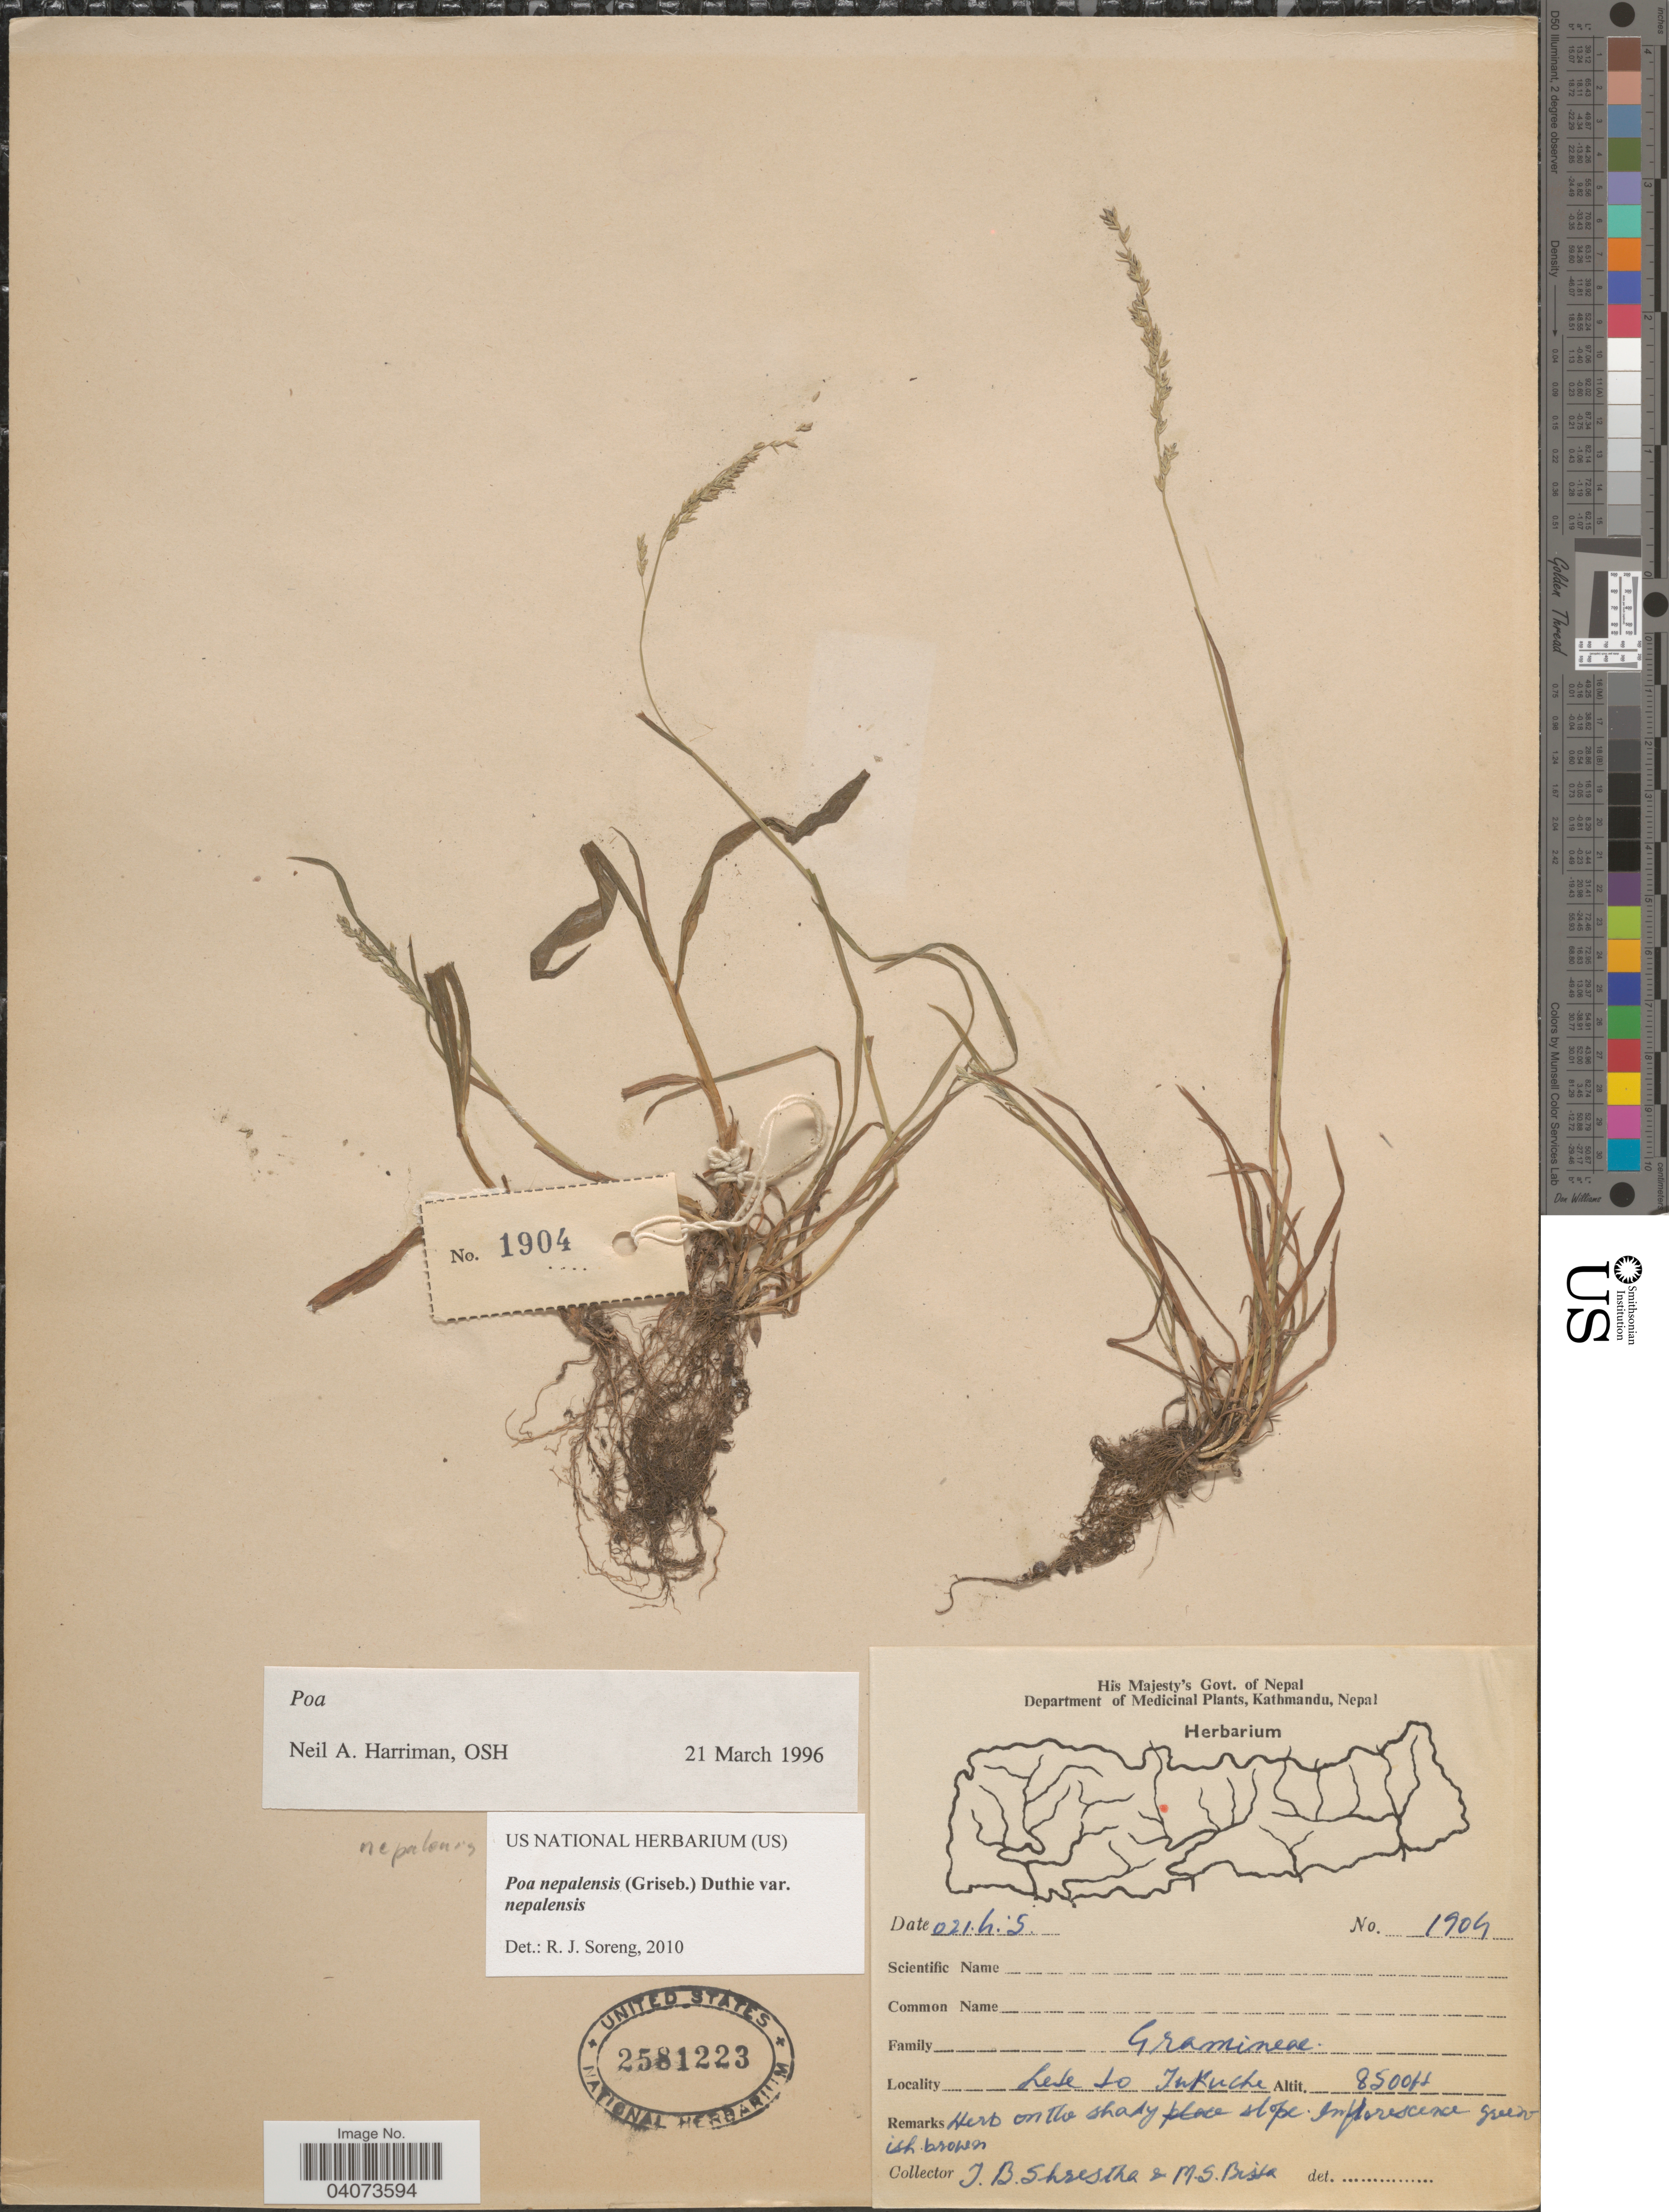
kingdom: Plantae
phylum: Tracheophyta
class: Liliopsida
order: Poales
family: Poaceae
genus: Poa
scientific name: Poa nepalensis var. nepalensis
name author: (G.C. Wall. ex Griseb.) Duthie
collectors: T. B. Shrestha & M. Bista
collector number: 1904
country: Nepal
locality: Lete to Tukuche.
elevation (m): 2591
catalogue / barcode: US 2581223